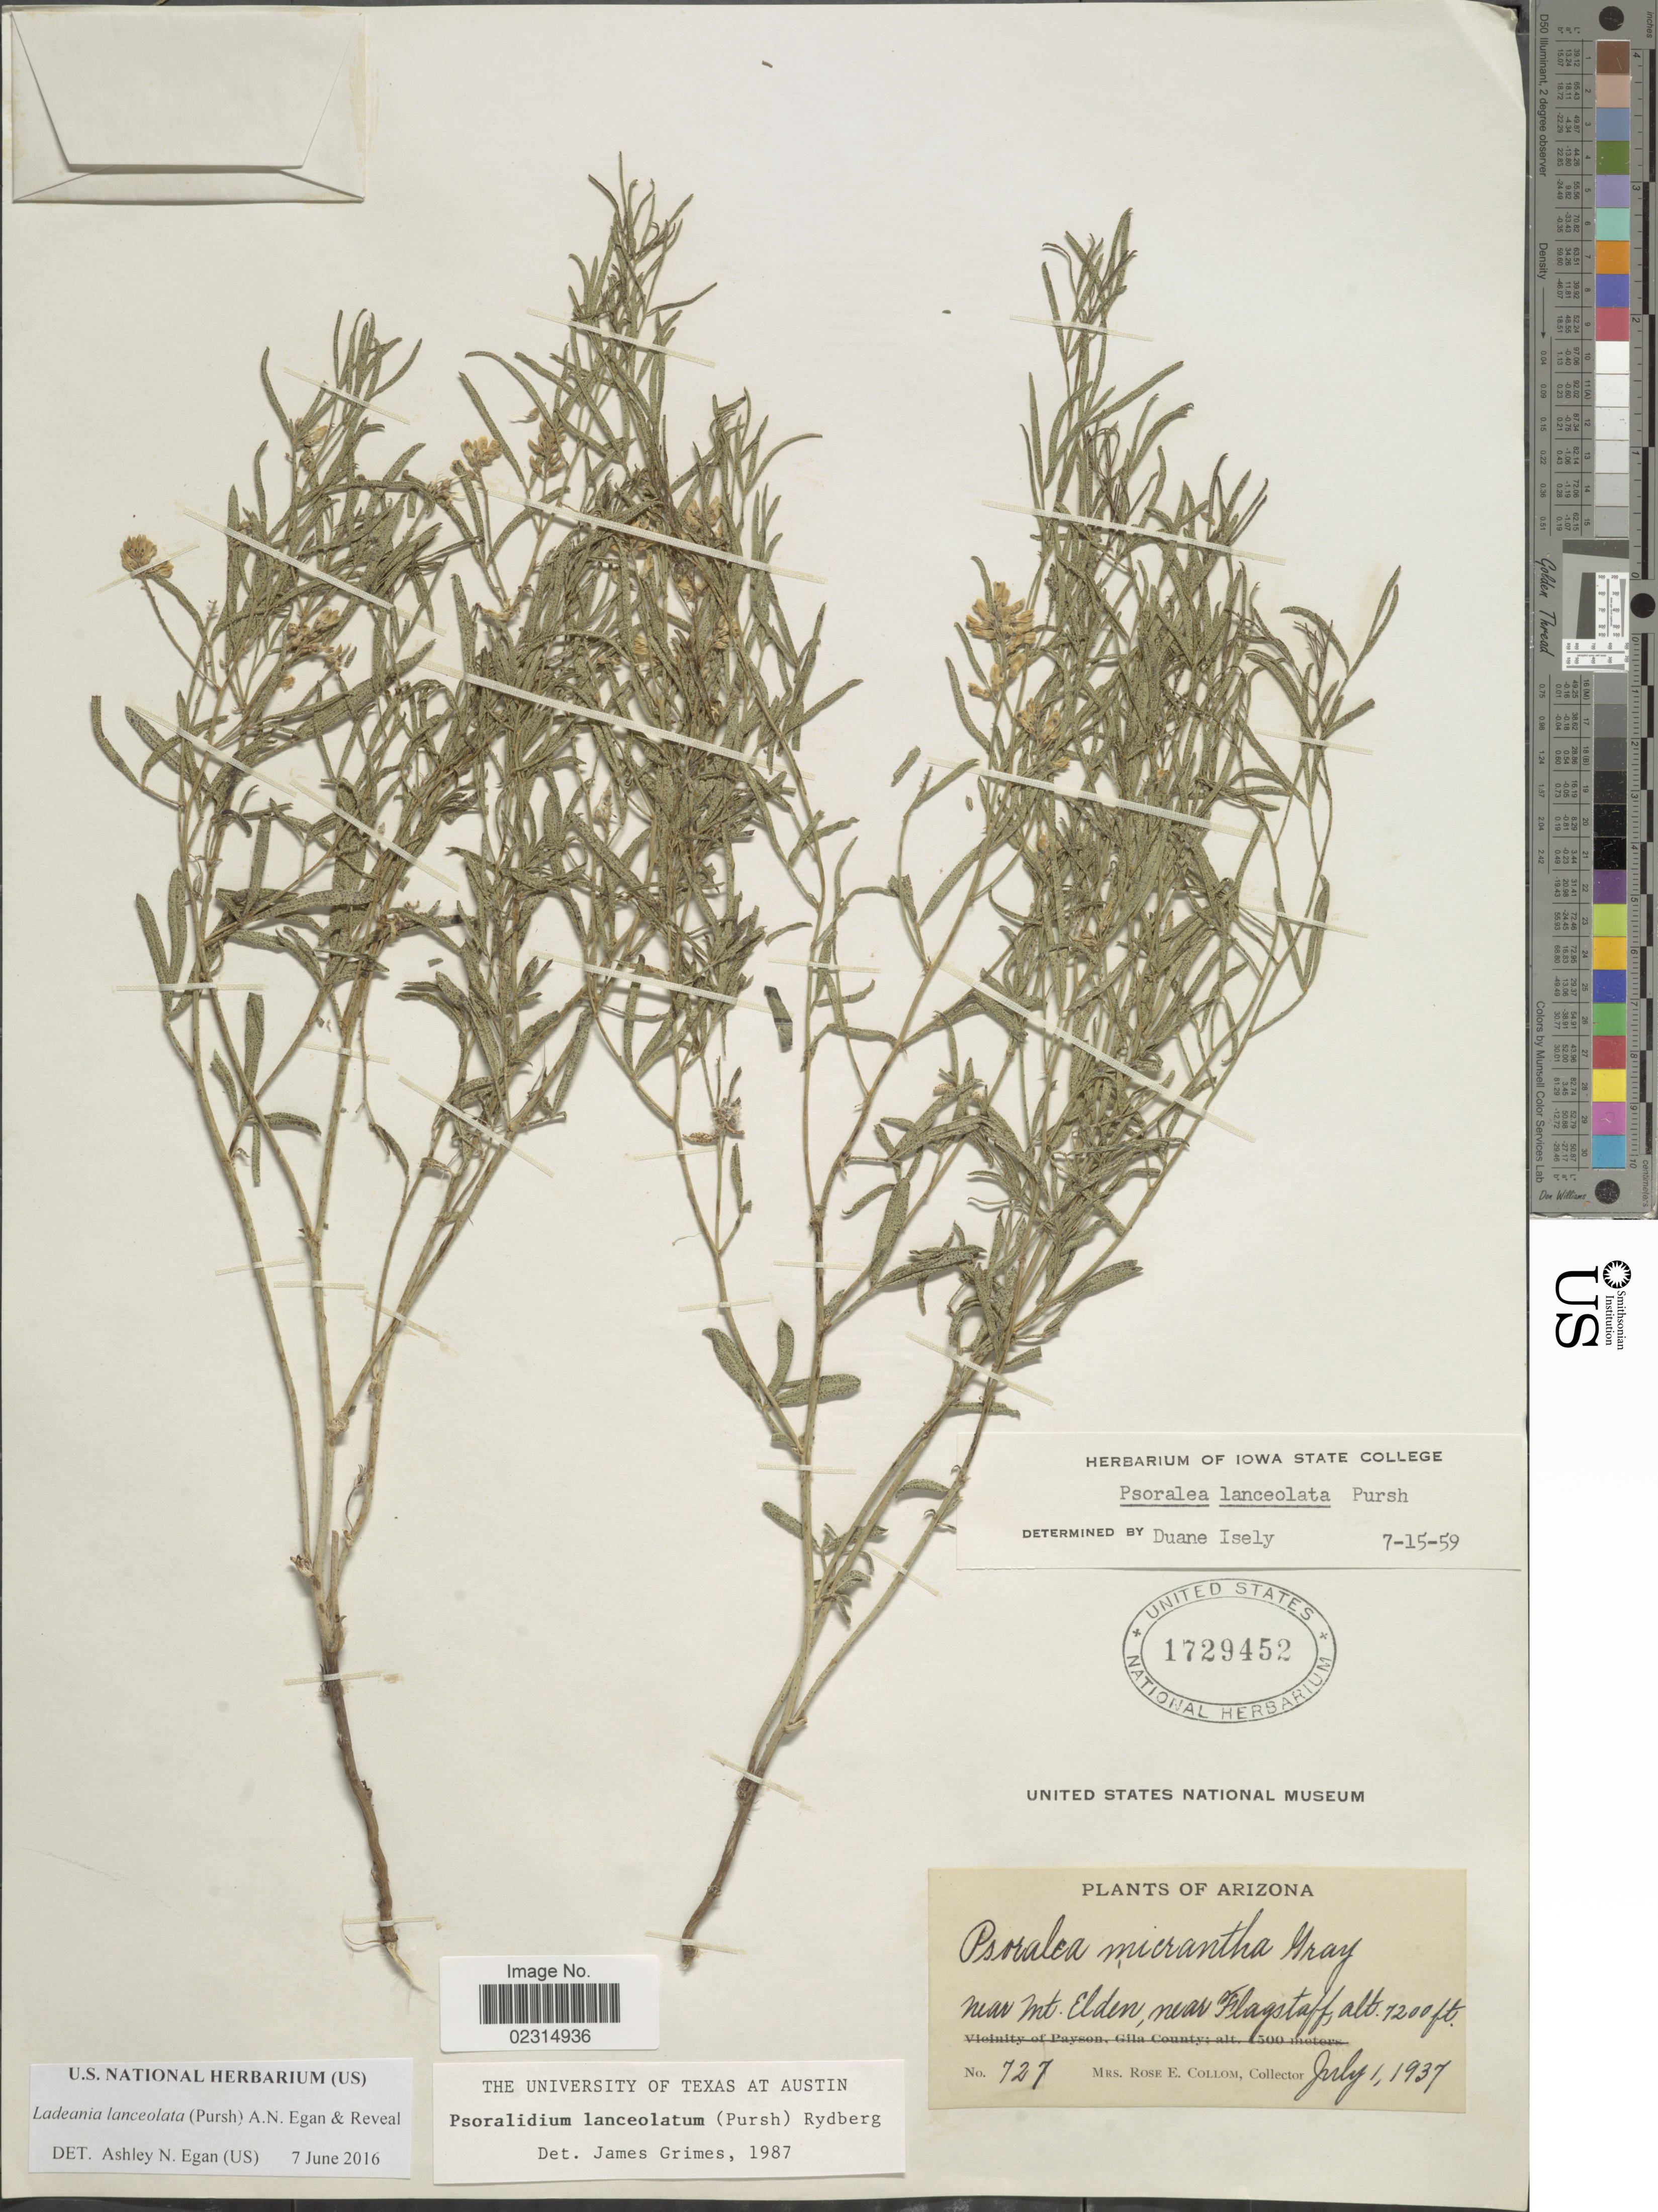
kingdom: Plantae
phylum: Tracheophyta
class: Magnoliopsida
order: Fabales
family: Fabaceae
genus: Ladeania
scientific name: Ladeania lanceolata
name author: (Pursh) A.N. Egan & Reveal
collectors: R. E. Collom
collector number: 727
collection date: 1937-07-01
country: United States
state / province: Arizona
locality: Near Mt Eden, near Flagstaff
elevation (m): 2195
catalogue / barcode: US 1729452